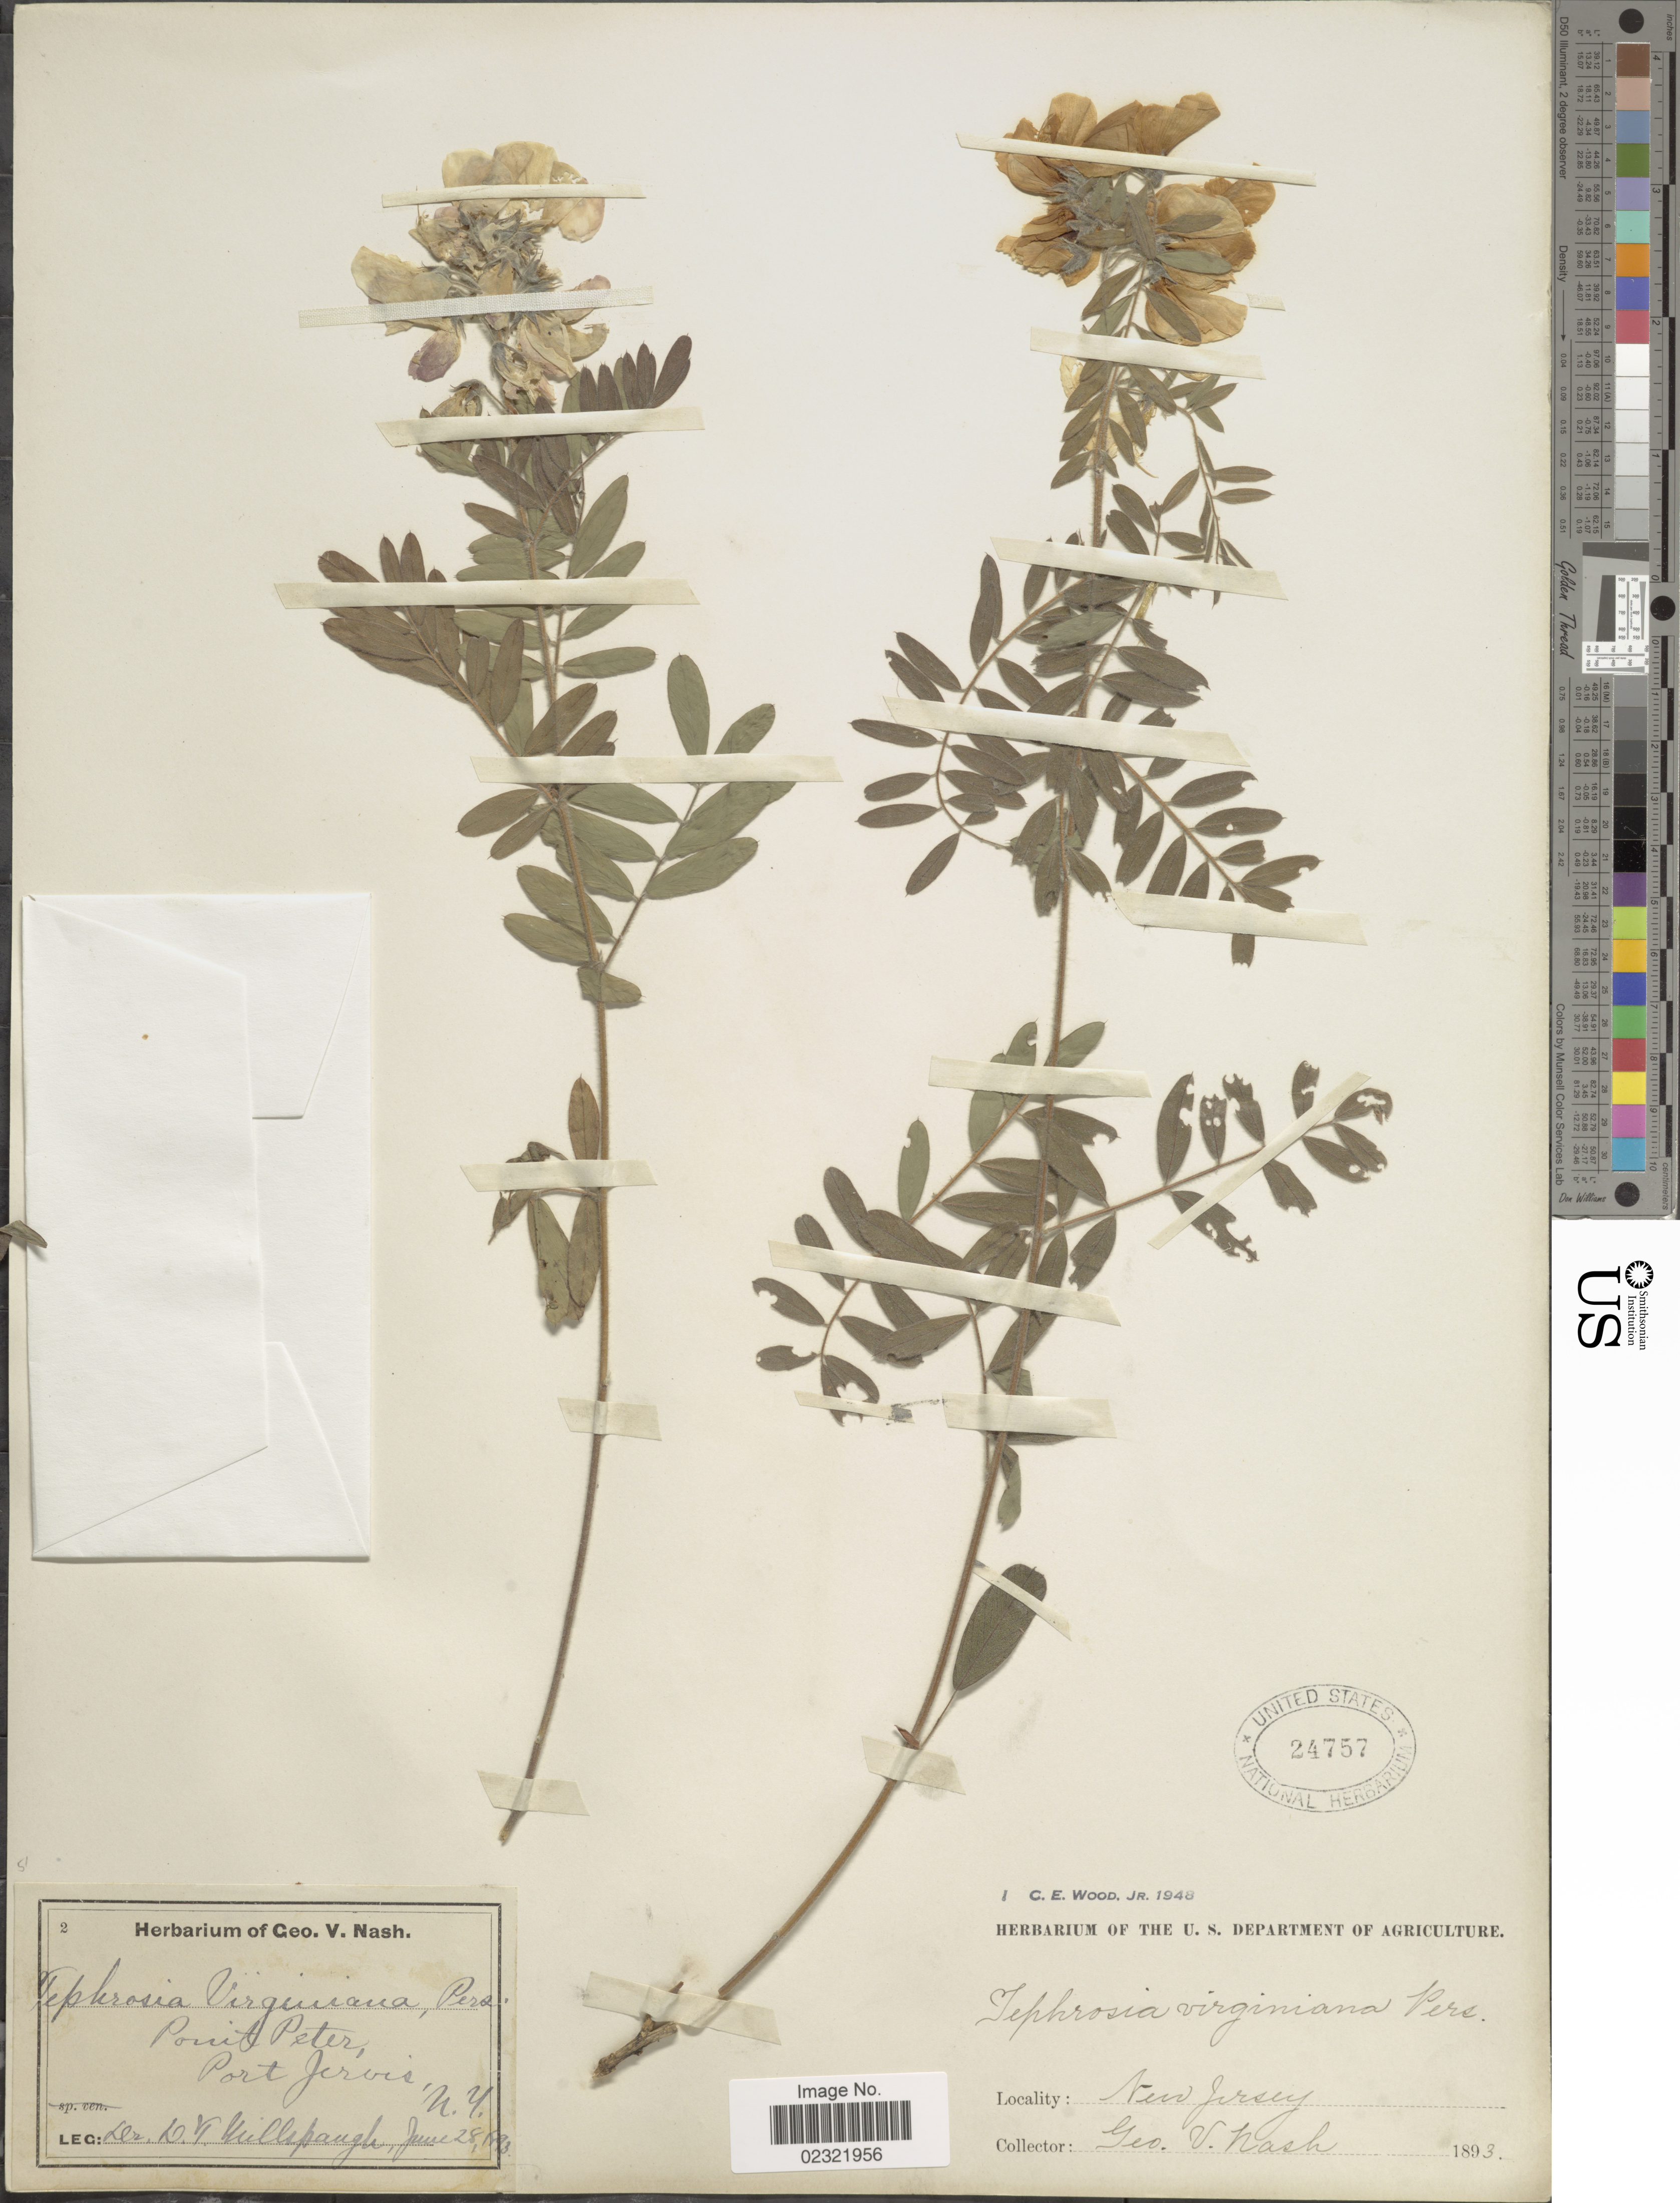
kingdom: Plantae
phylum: Tracheophyta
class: Magnoliopsida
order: Fabales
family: Fabaceae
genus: Tephrosia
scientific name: Tephrosia virginiana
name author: (L.) Pers.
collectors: G. V. Nash & -. Millspaugh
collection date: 1893-06-28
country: United States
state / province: New Jersey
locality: Point Peter, Port Jervis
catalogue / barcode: US 24757